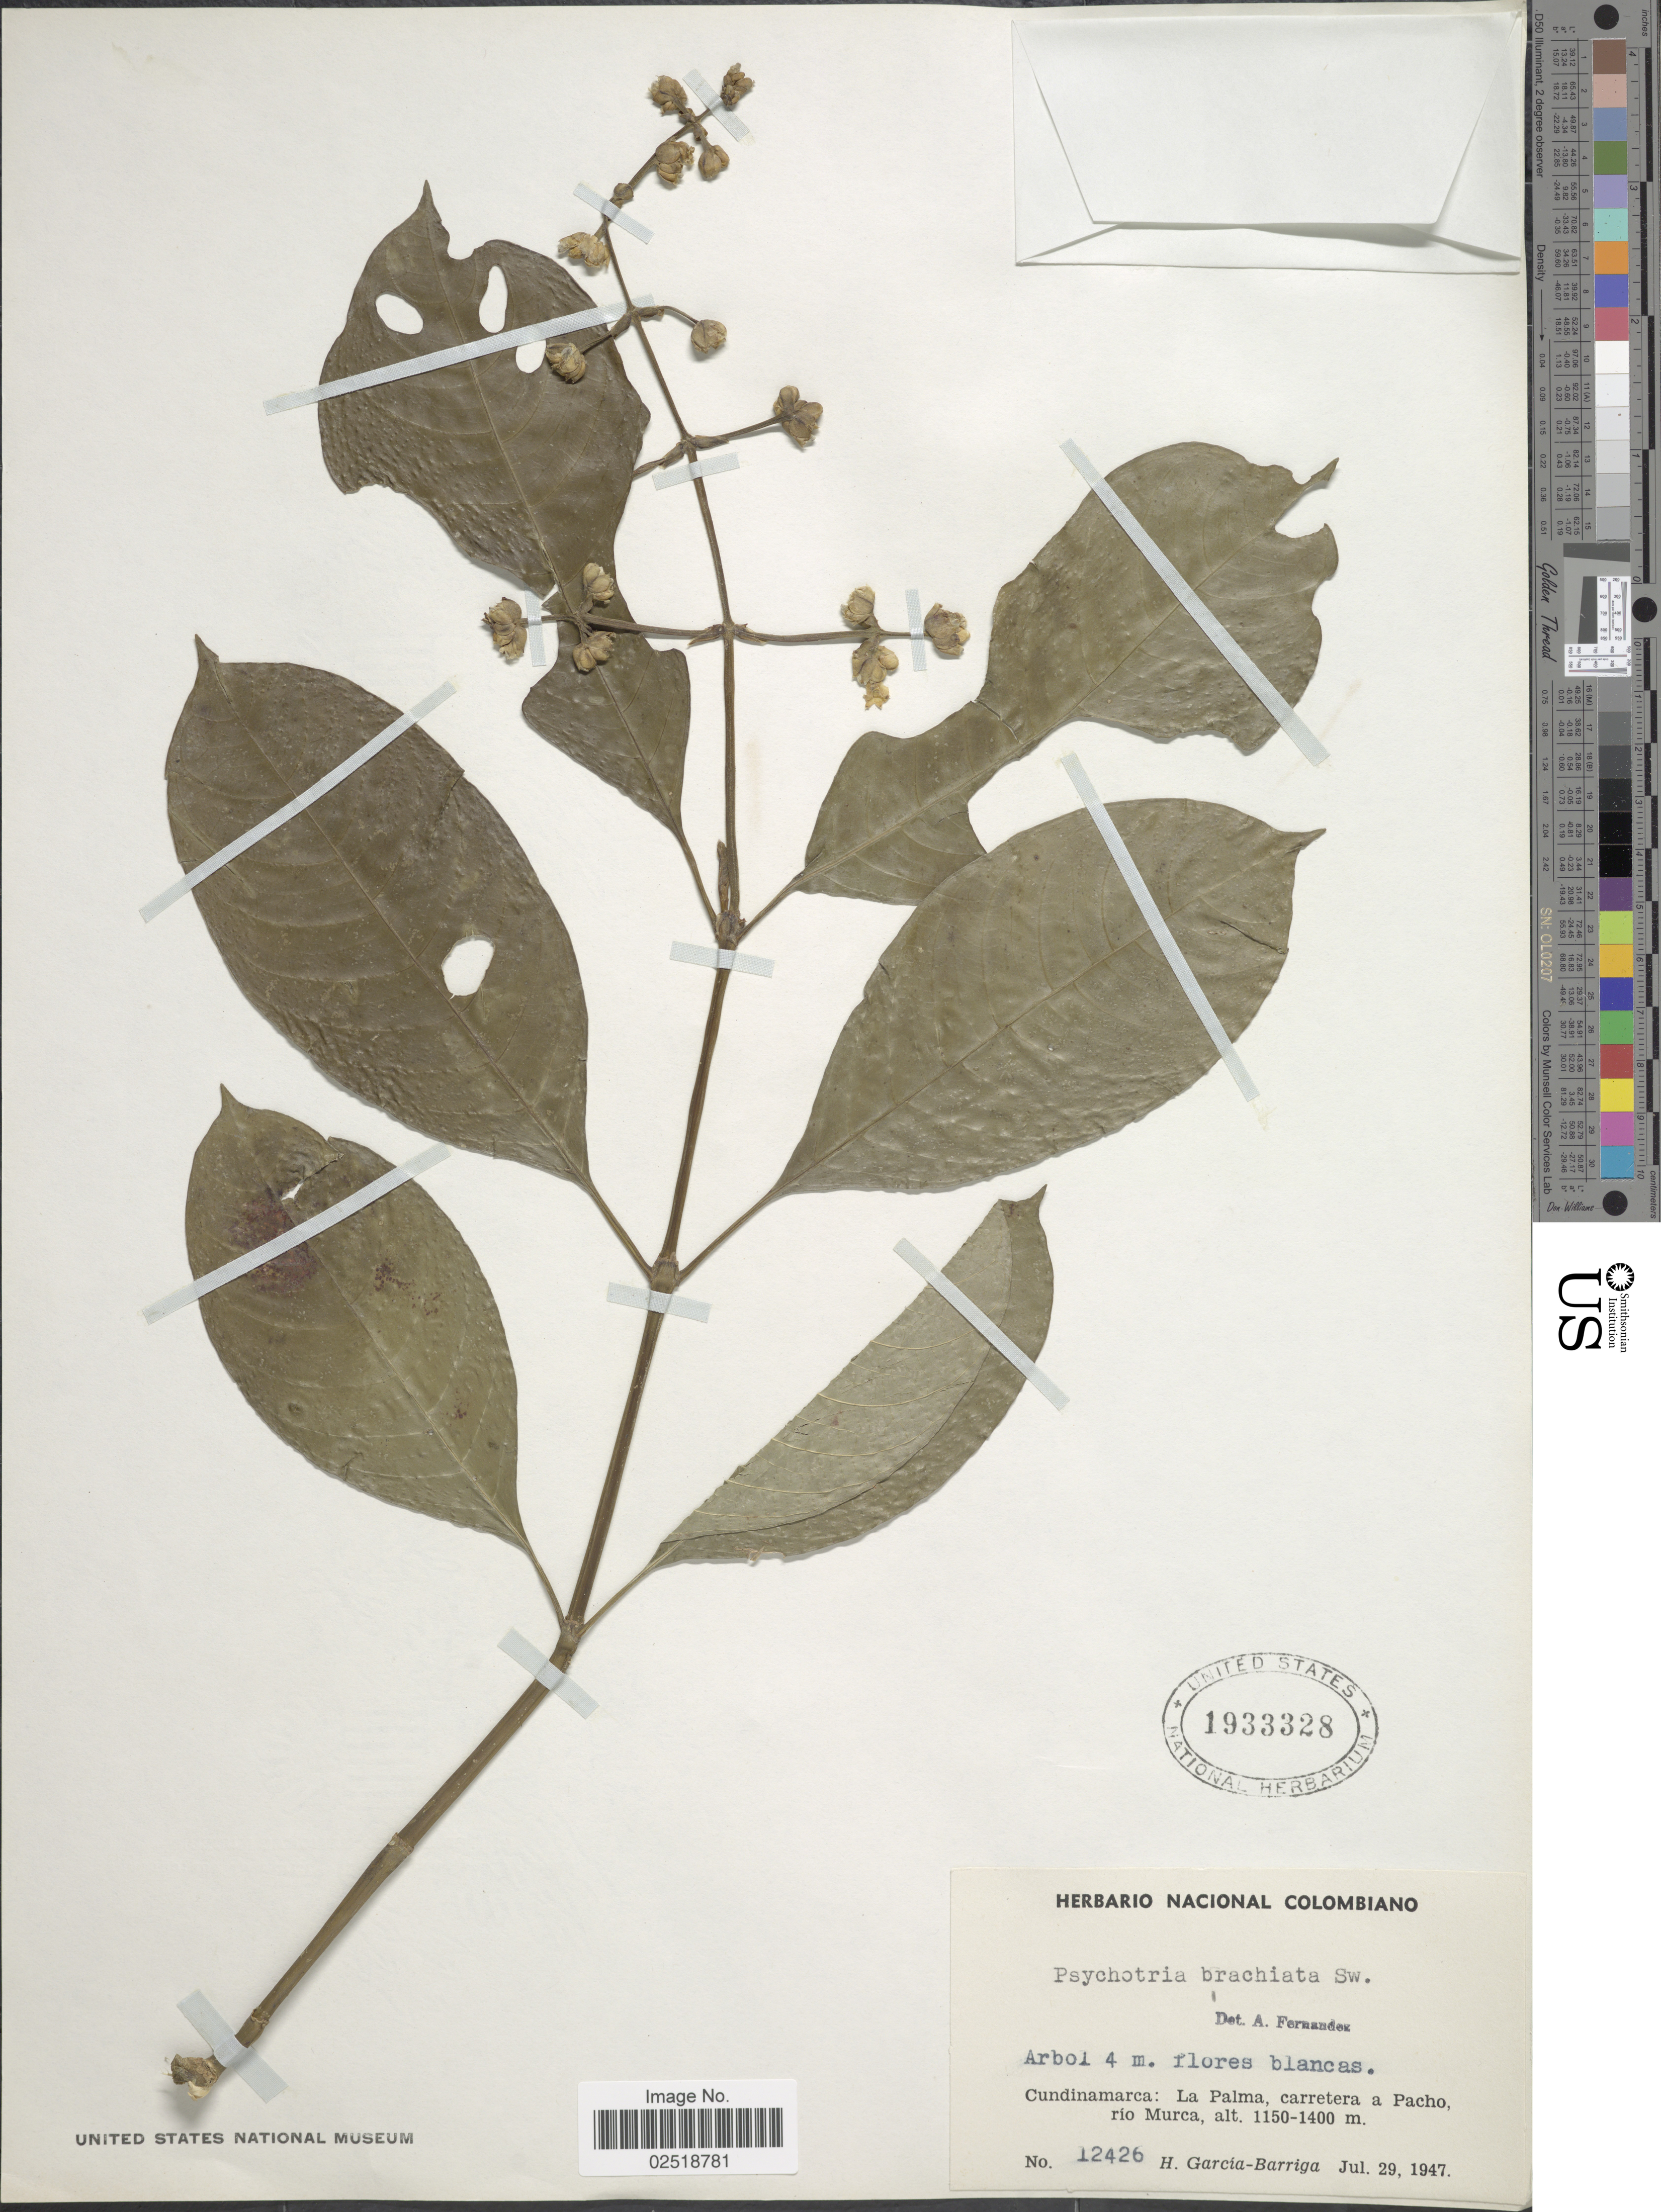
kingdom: Plantae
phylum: Tracheophyta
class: Magnoliopsida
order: Gentianales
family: Rubiaceae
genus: Psychotria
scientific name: Psychotria caerulea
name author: Ruiz & Pav.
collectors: H. García Barriga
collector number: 12426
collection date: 1947-07-29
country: Colombia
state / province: Cundinamarca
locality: La Palma, carretera a Pacho, río Murca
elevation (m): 1150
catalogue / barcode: US 1933328